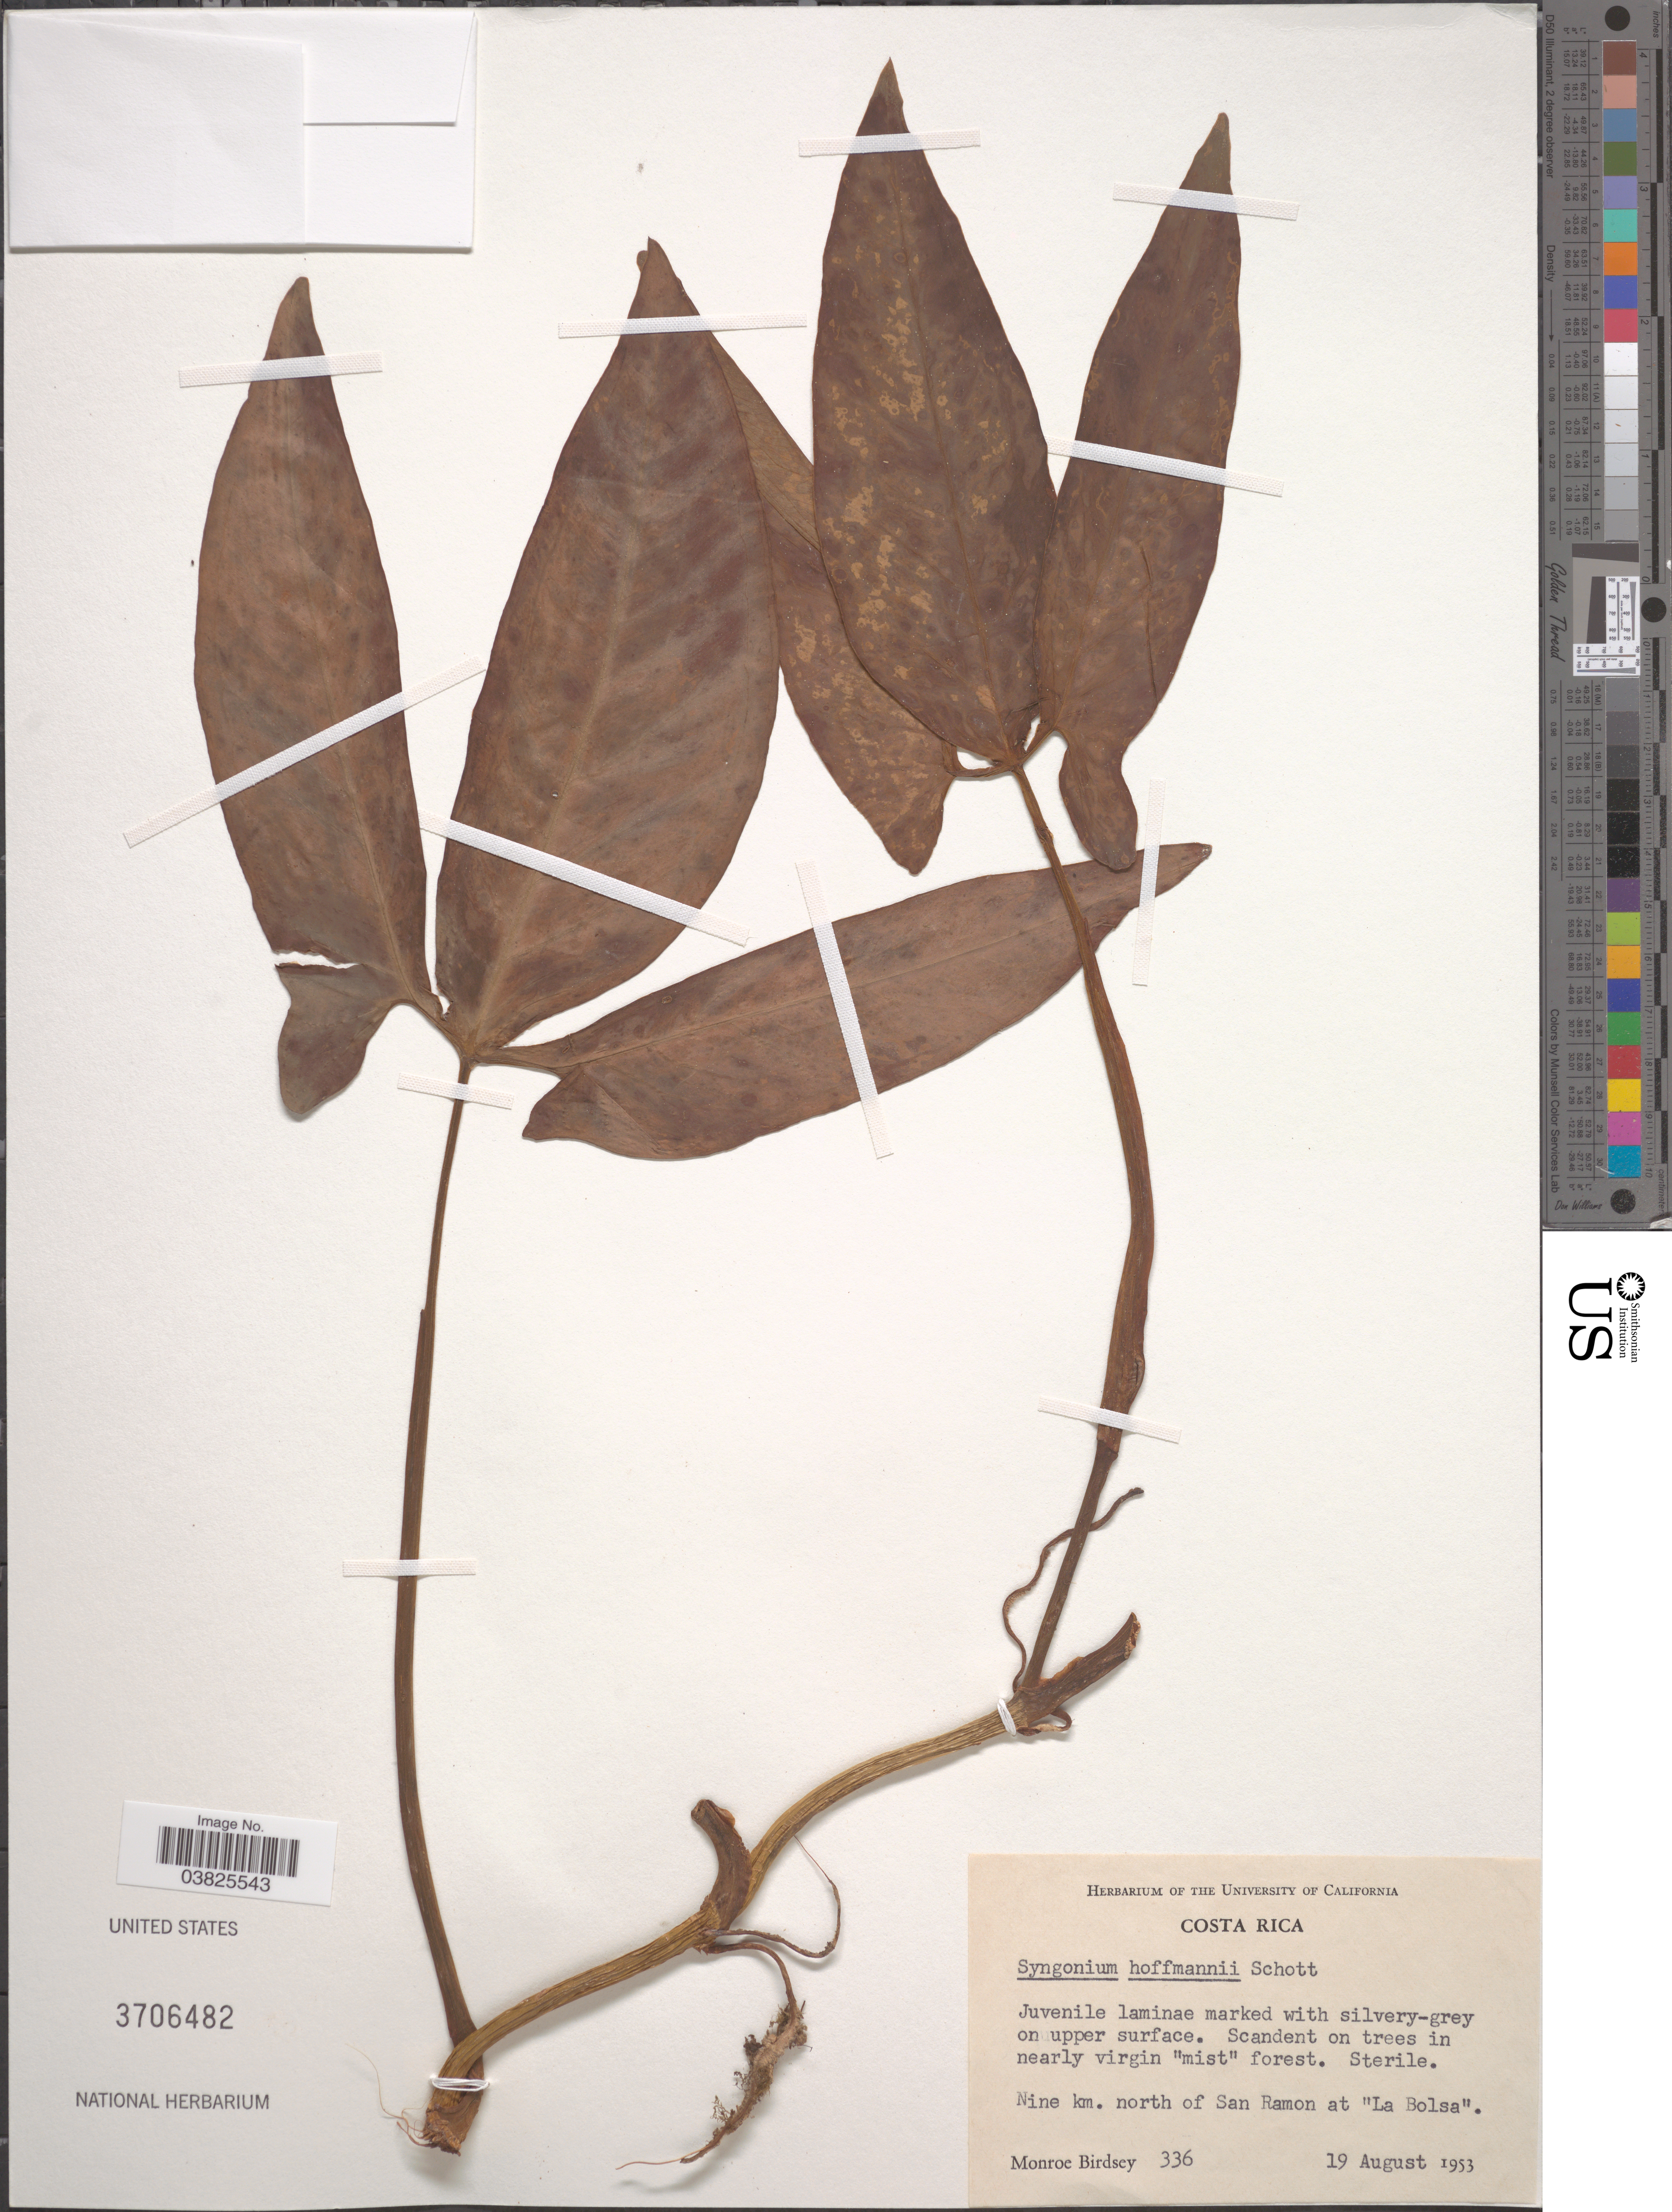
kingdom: Plantae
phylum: Tracheophyta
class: Liliopsida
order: Alismatales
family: Araceae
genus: Syngonium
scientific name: Syngonium hoffmannii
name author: Schott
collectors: M. Birdsey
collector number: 336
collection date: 1953-08-19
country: Costa Rica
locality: Nine km. north of San Ramon at "La Bolsa".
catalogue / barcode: US 3706482